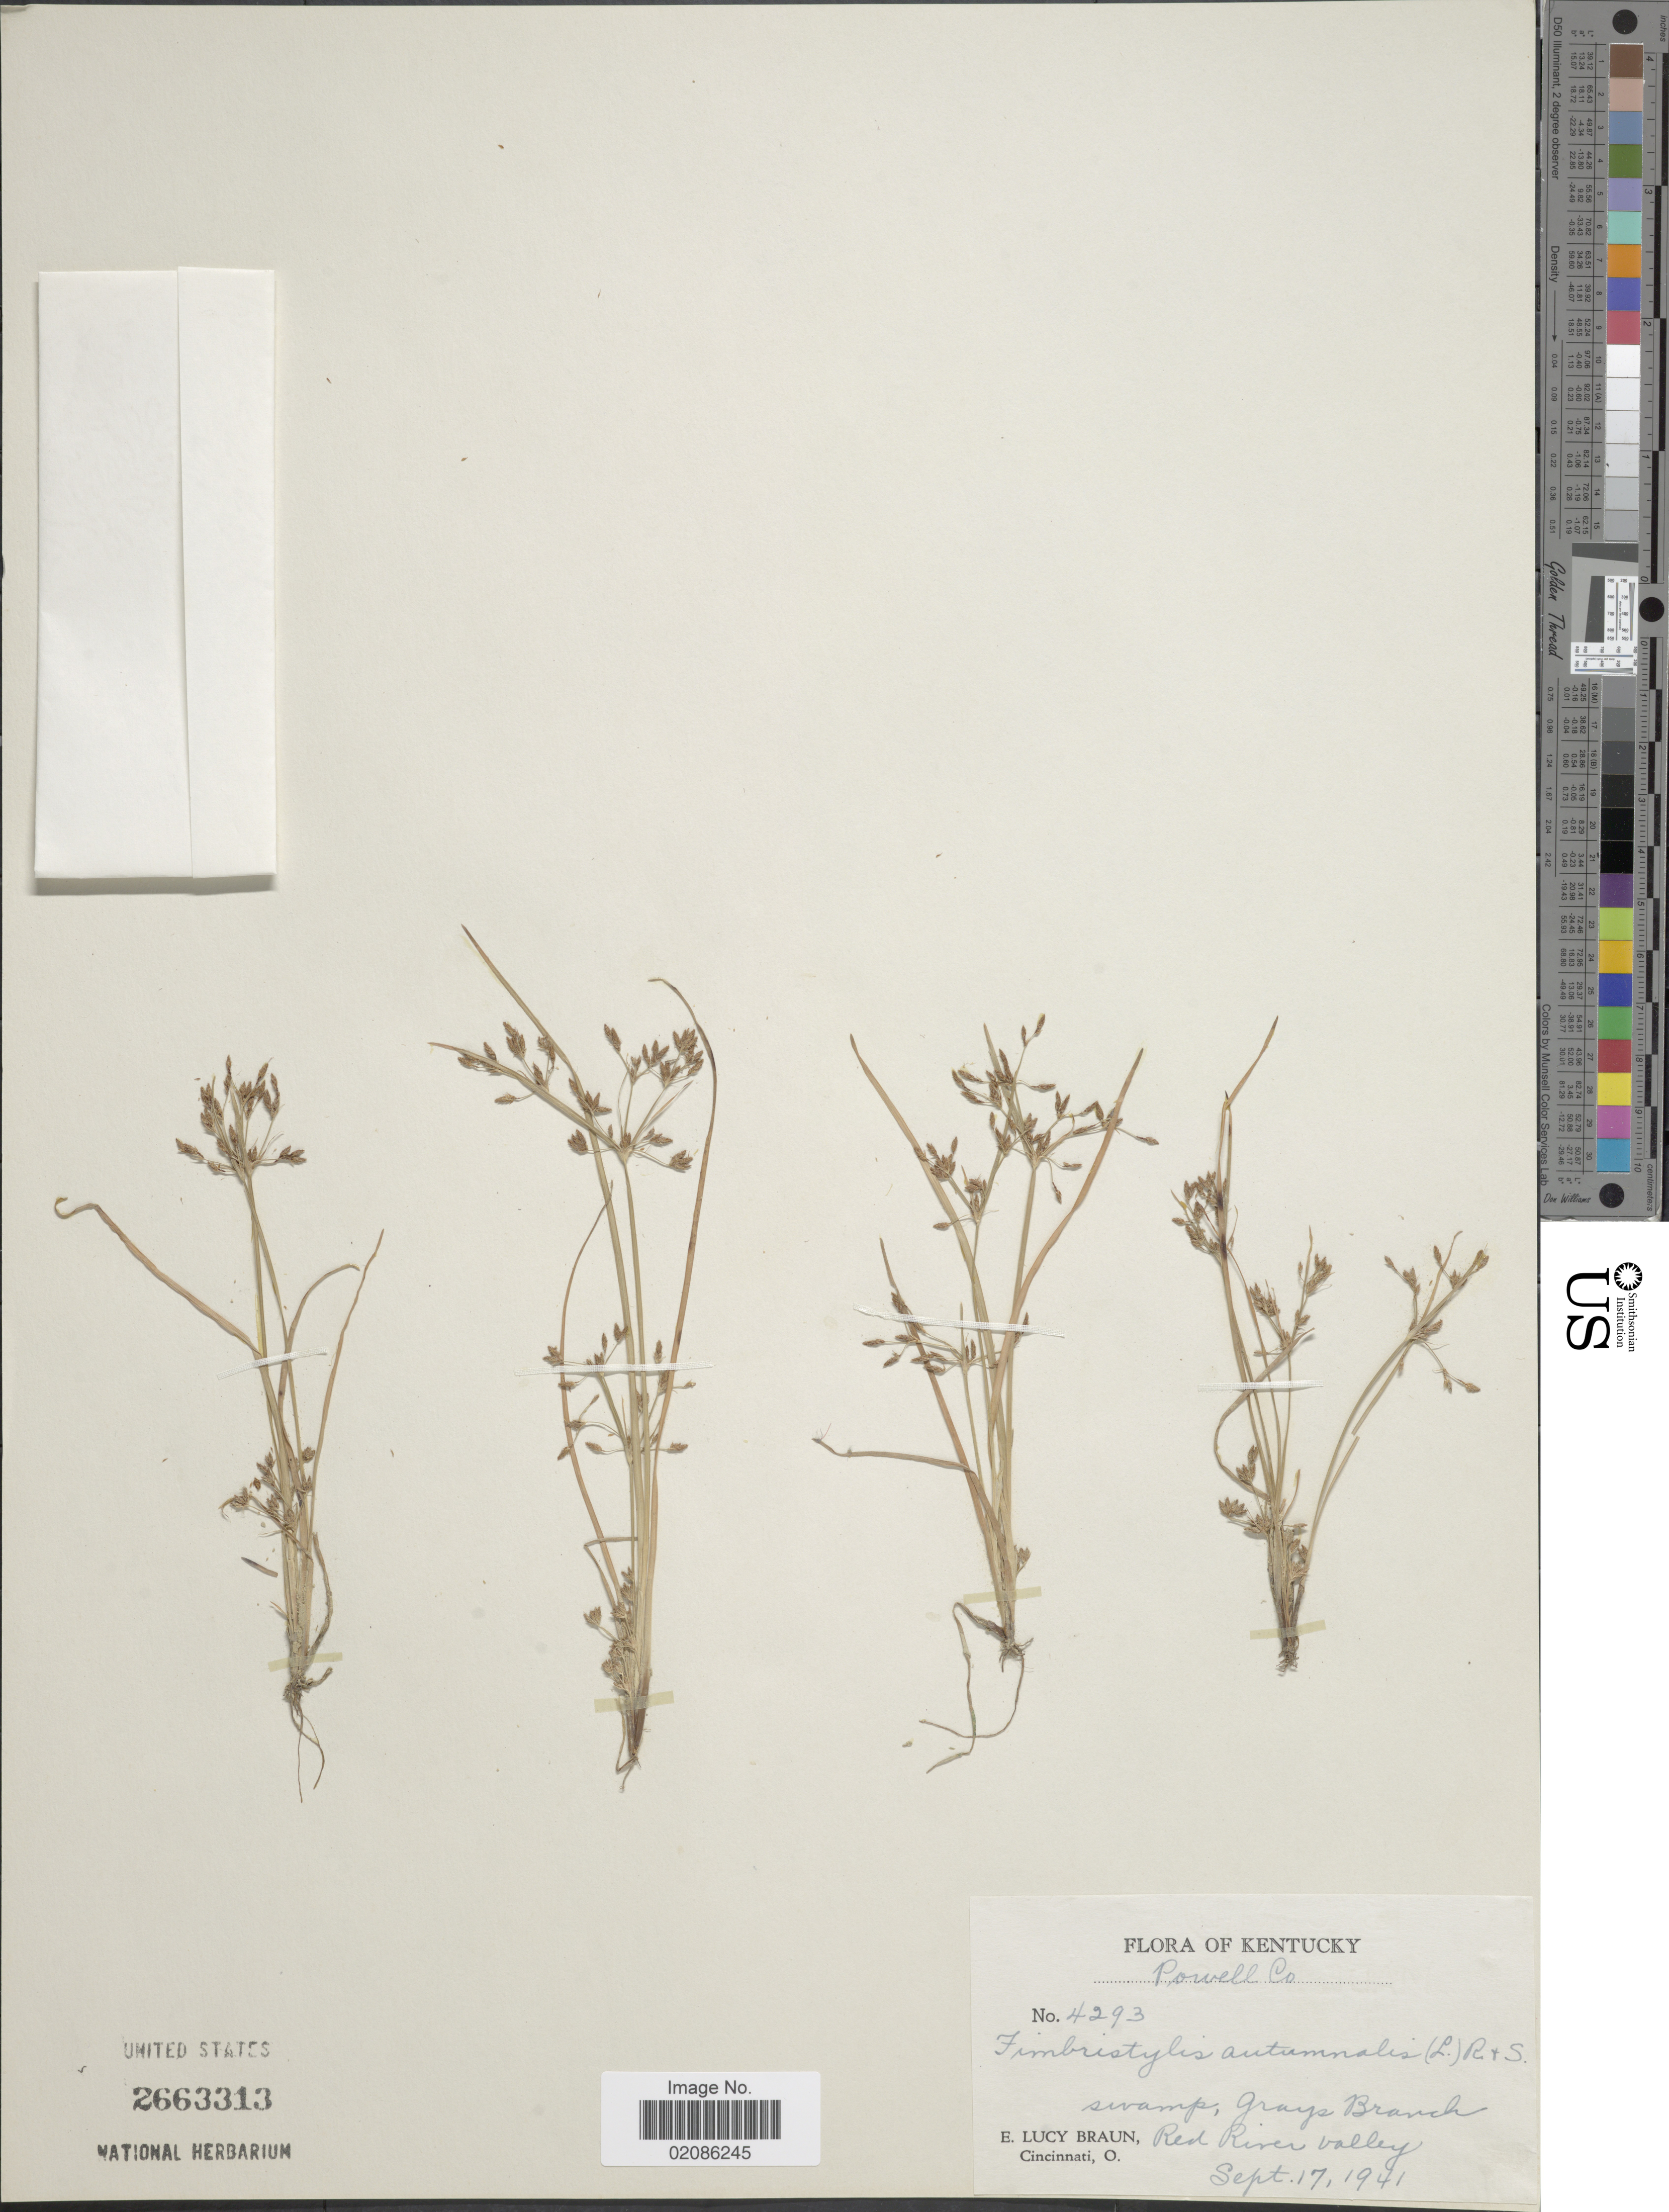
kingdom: Plantae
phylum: Tracheophyta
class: Liliopsida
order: Poales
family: Cyperaceae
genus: Fimbristylis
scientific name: Fimbristylis autumnalis (L.) Roem. & Schult.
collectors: E. L. Braun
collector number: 4293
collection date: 1941-09-17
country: United States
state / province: Kentucky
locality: Powell Co, swamp, Grays Branch Red River valley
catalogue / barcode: US 2663313